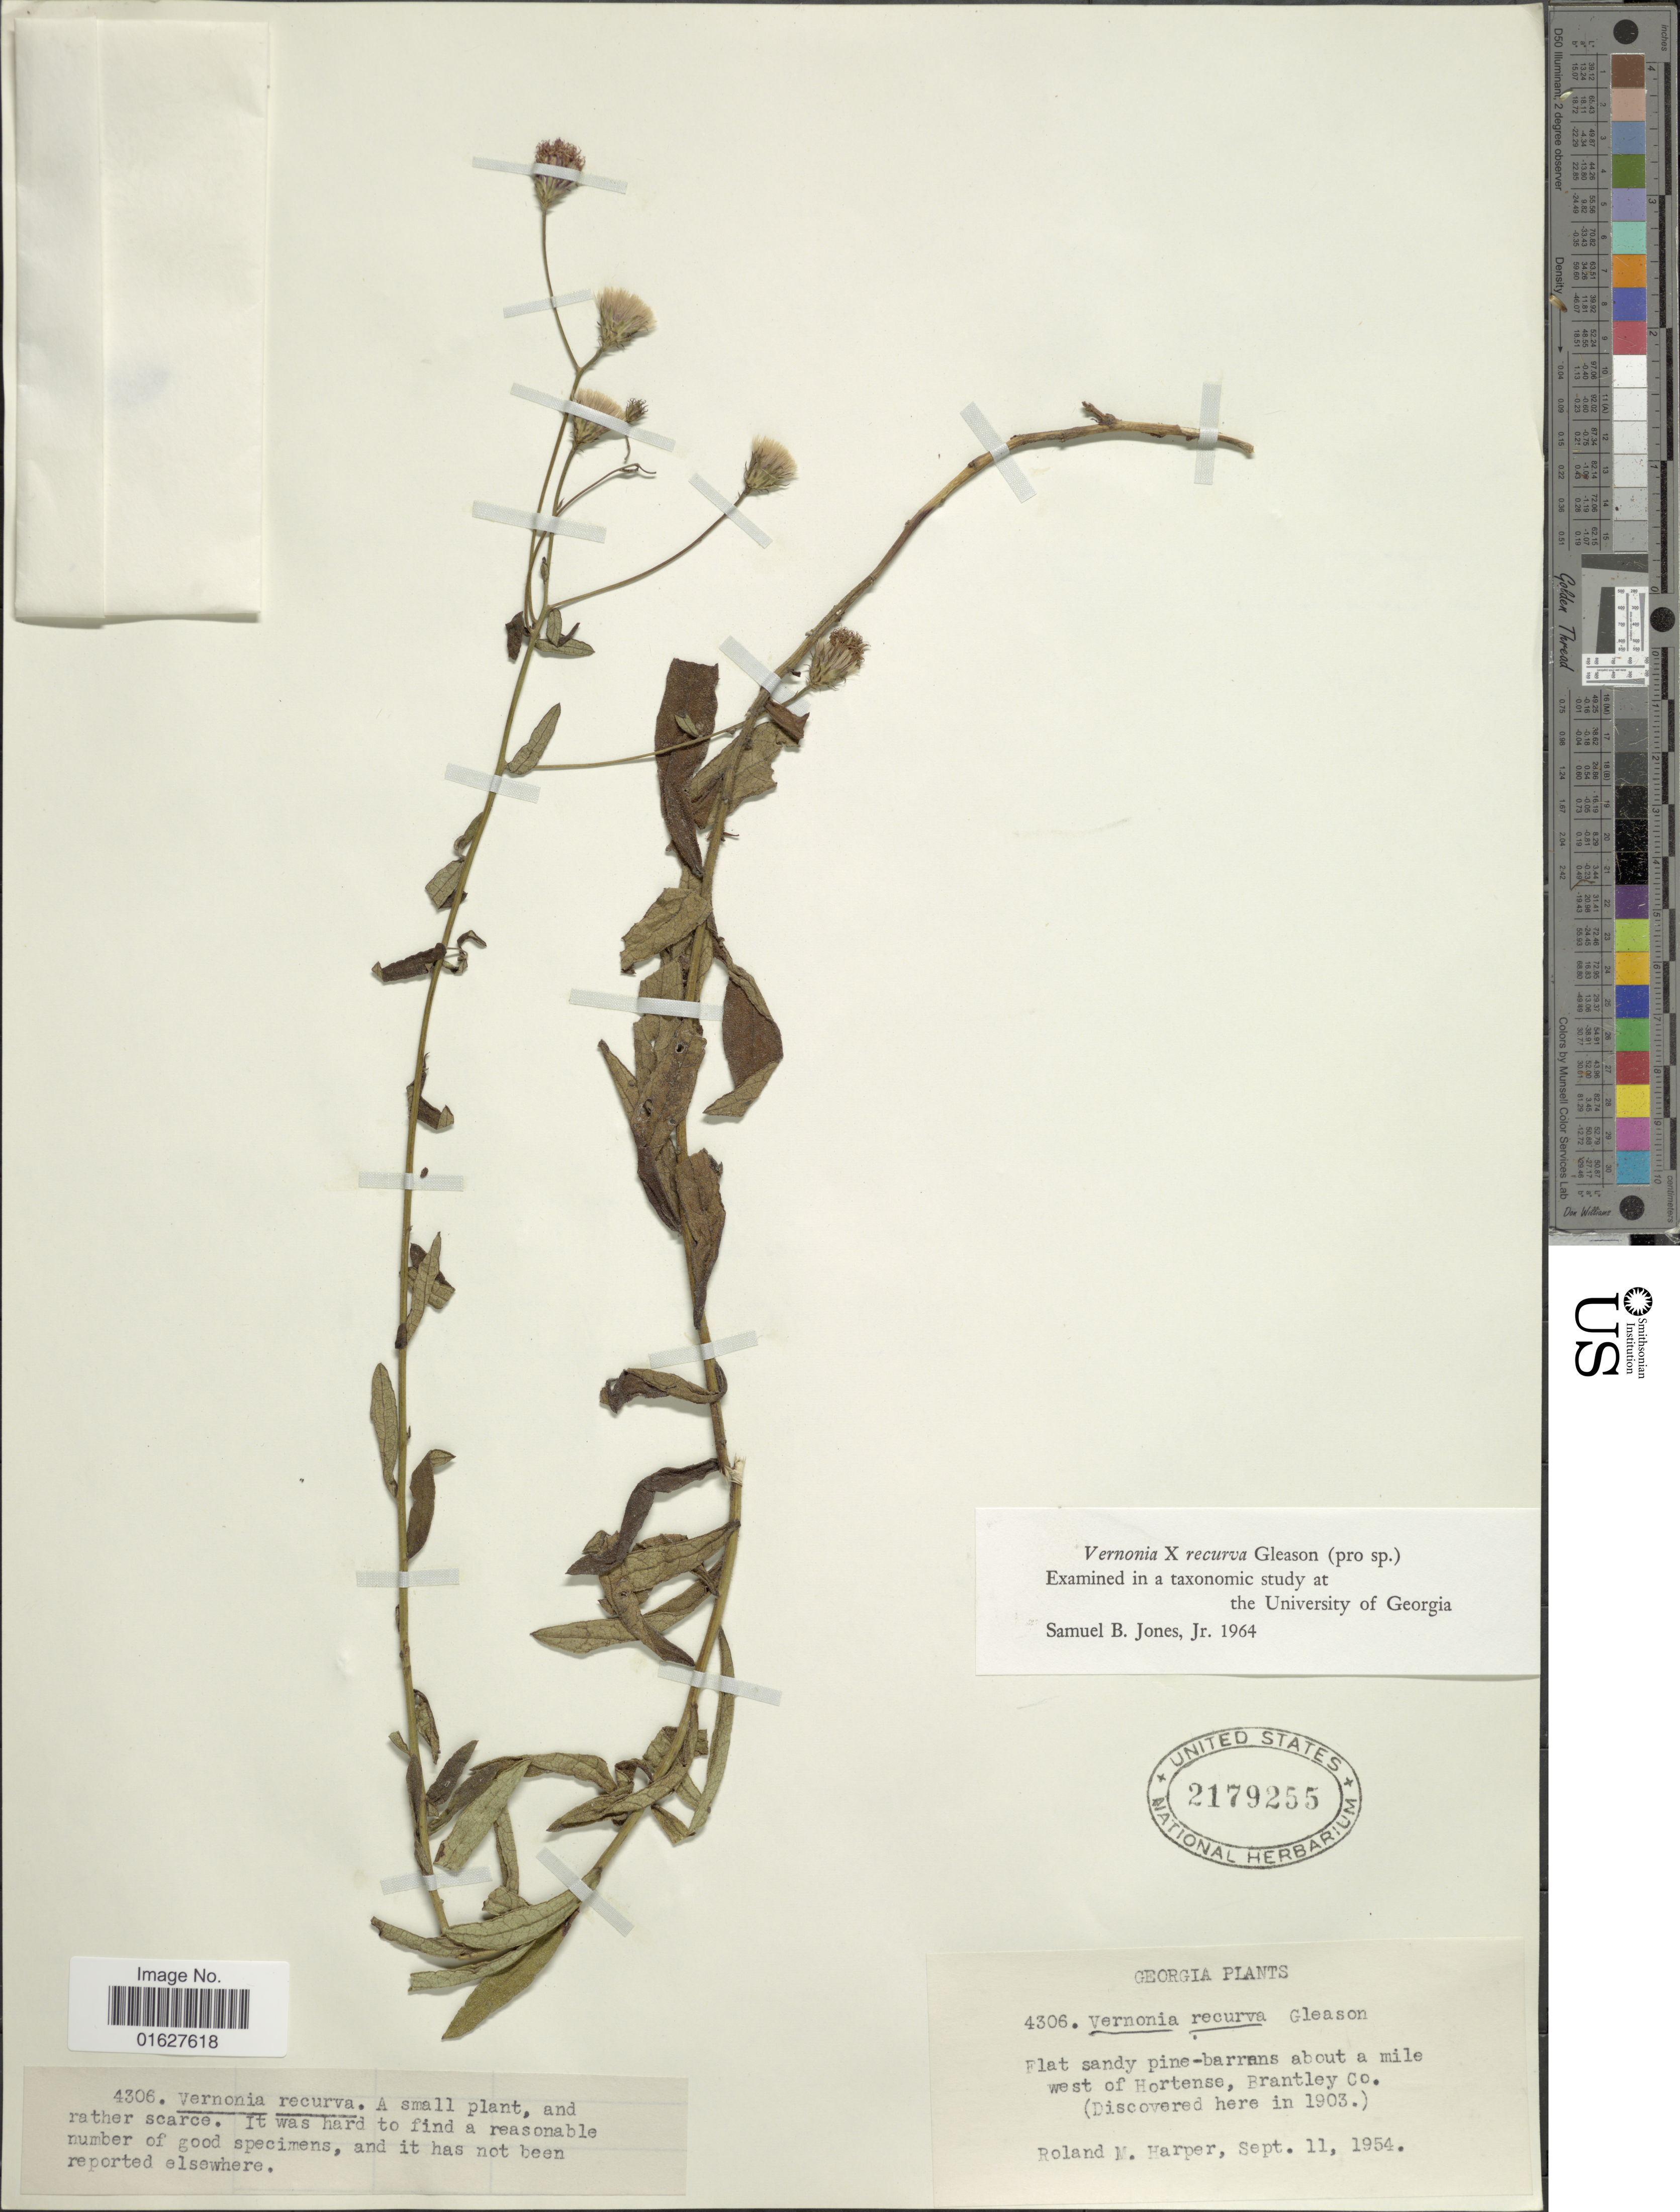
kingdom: Plantae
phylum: Tracheophyta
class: Magnoliopsida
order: Asterales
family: Asteraceae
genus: Vernonia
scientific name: Vernonia recurva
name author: Gleason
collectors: R. M. Harper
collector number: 4306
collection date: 1954-09-11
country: United States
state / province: Georgia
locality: Flat sandy pine-barranas about a mile west of Hortense, Brantley Co.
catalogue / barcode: US 2179255